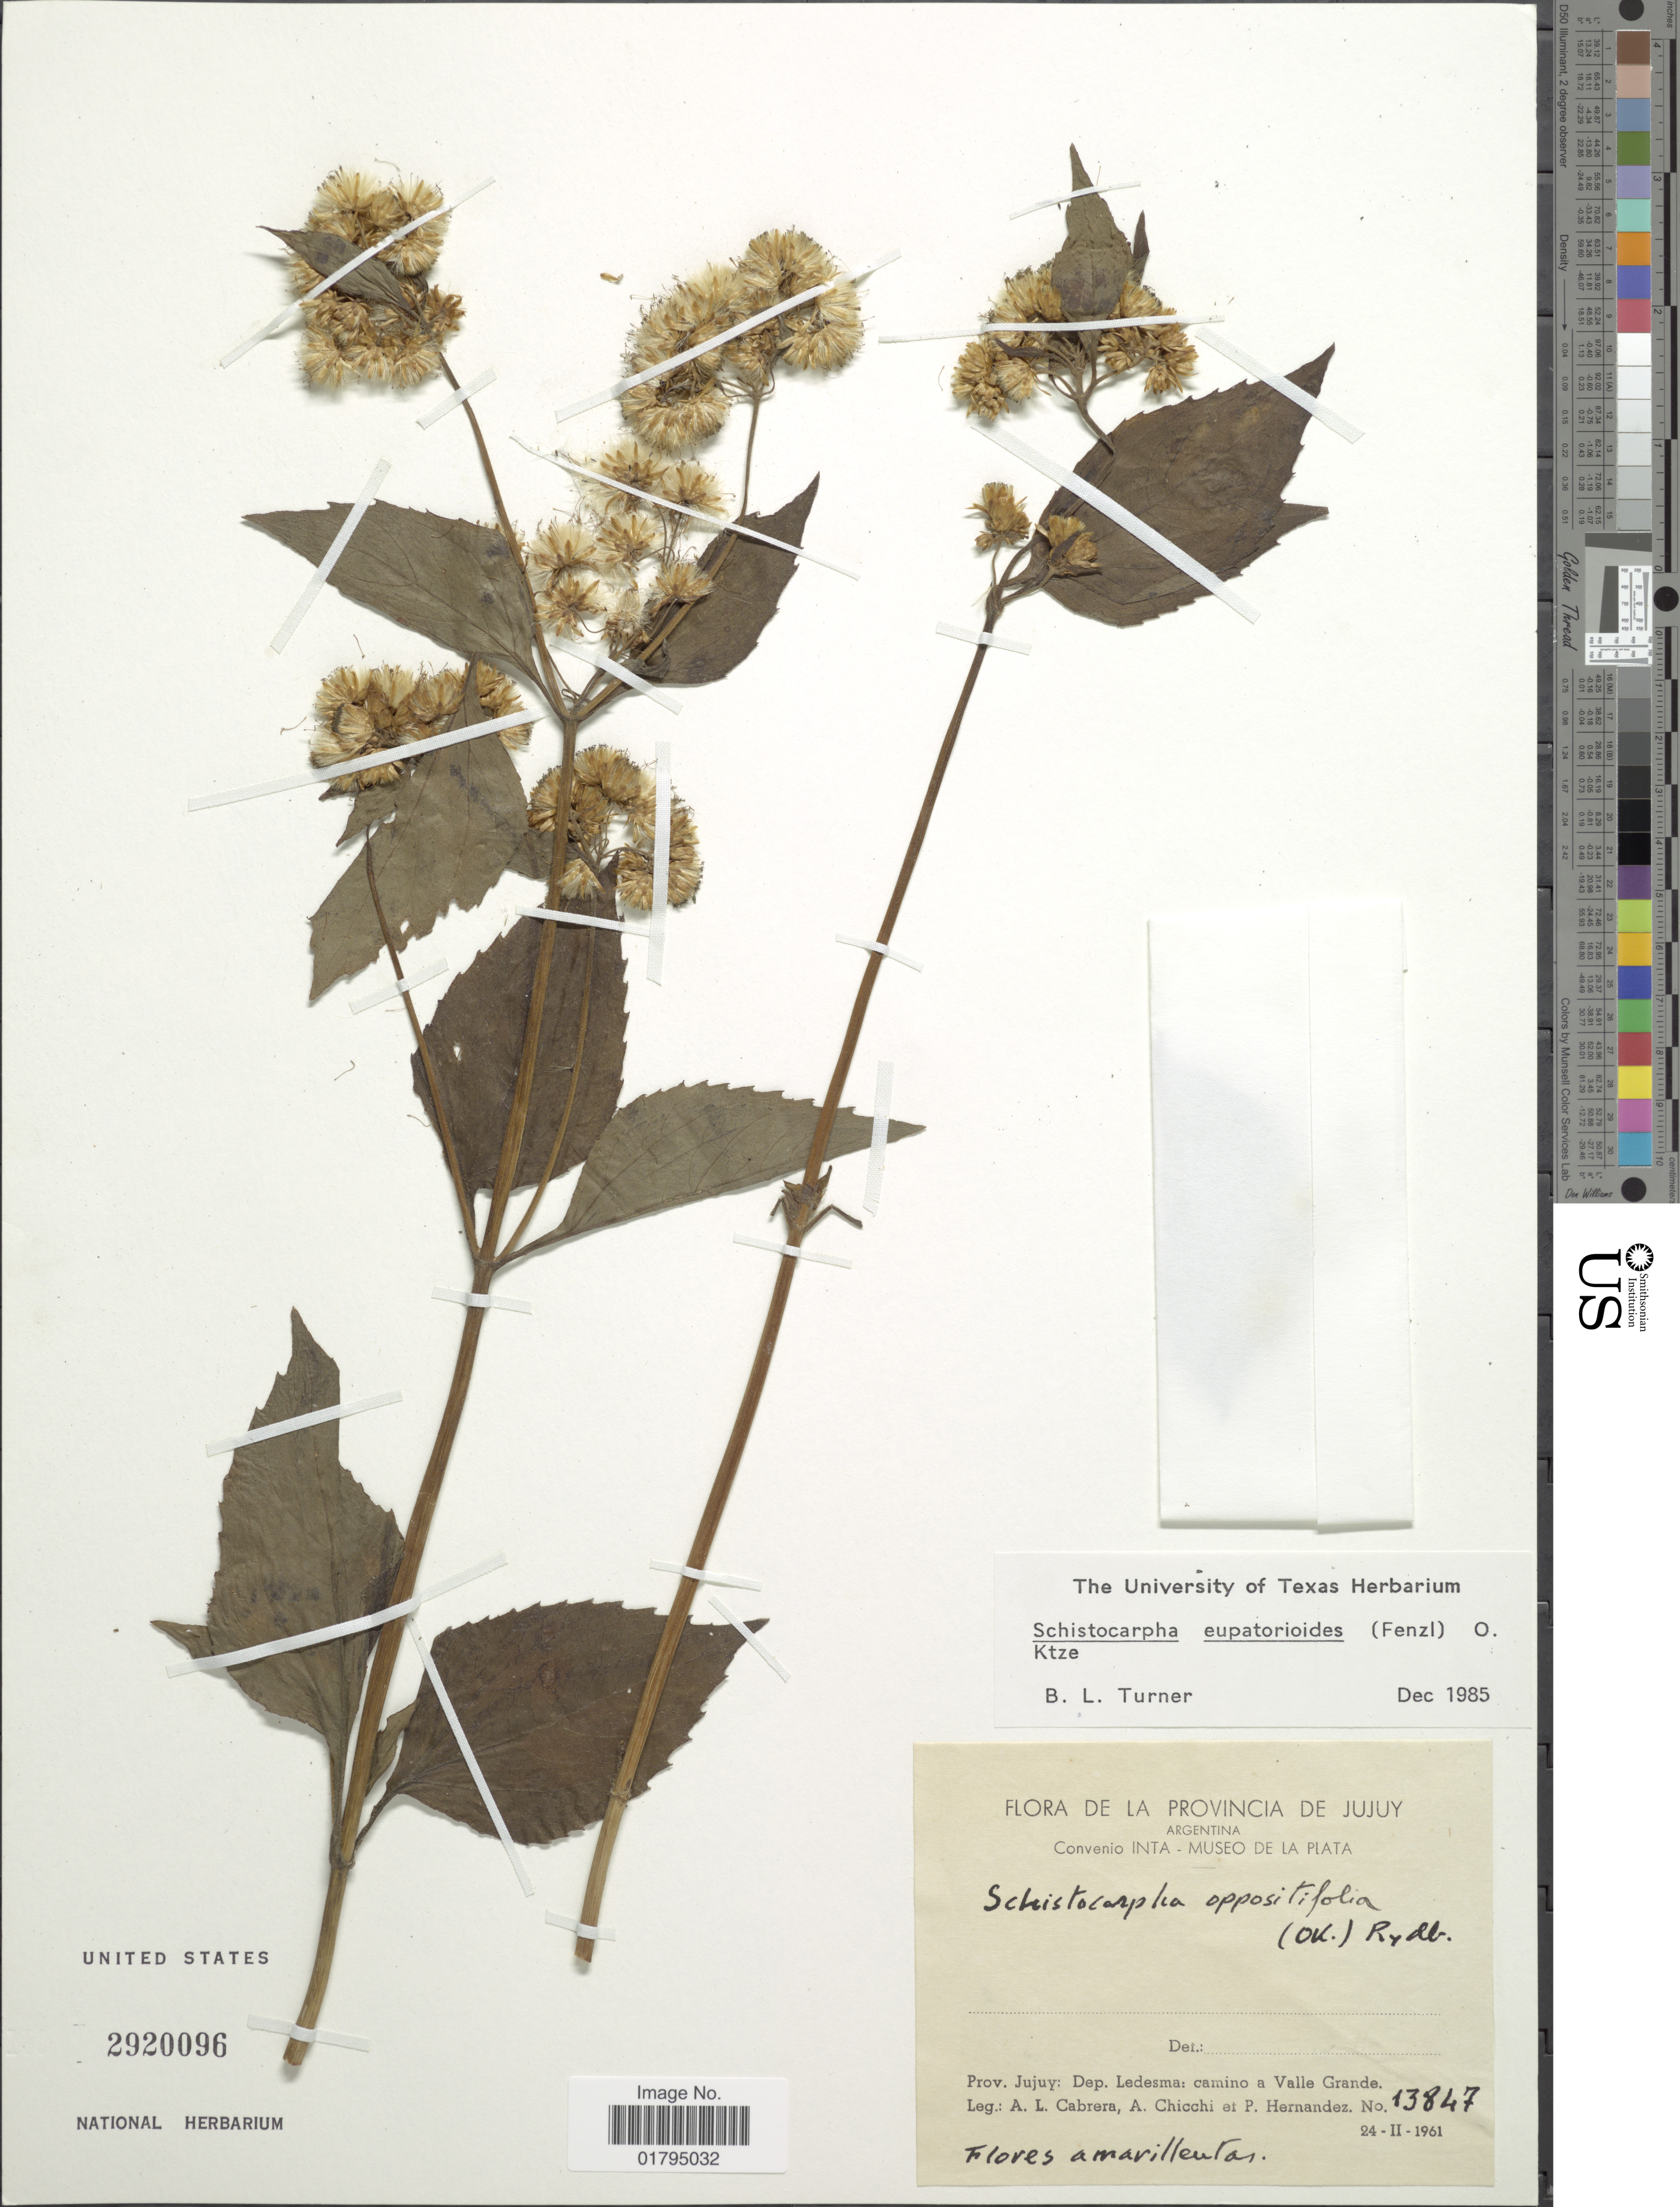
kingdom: Plantae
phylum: Tracheophyta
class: Magnoliopsida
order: Asterales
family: Asteraceae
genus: Schistocarpha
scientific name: Schistocarpha eupatorioides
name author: (Fenzl) Kuntze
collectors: A. L. Cabrera, A. Chicchi & P. Hernandez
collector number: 13847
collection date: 1961-02-24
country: Argentina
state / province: Jujuy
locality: Dep. Ledesma: camino a Valle Grande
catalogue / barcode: US 2920096